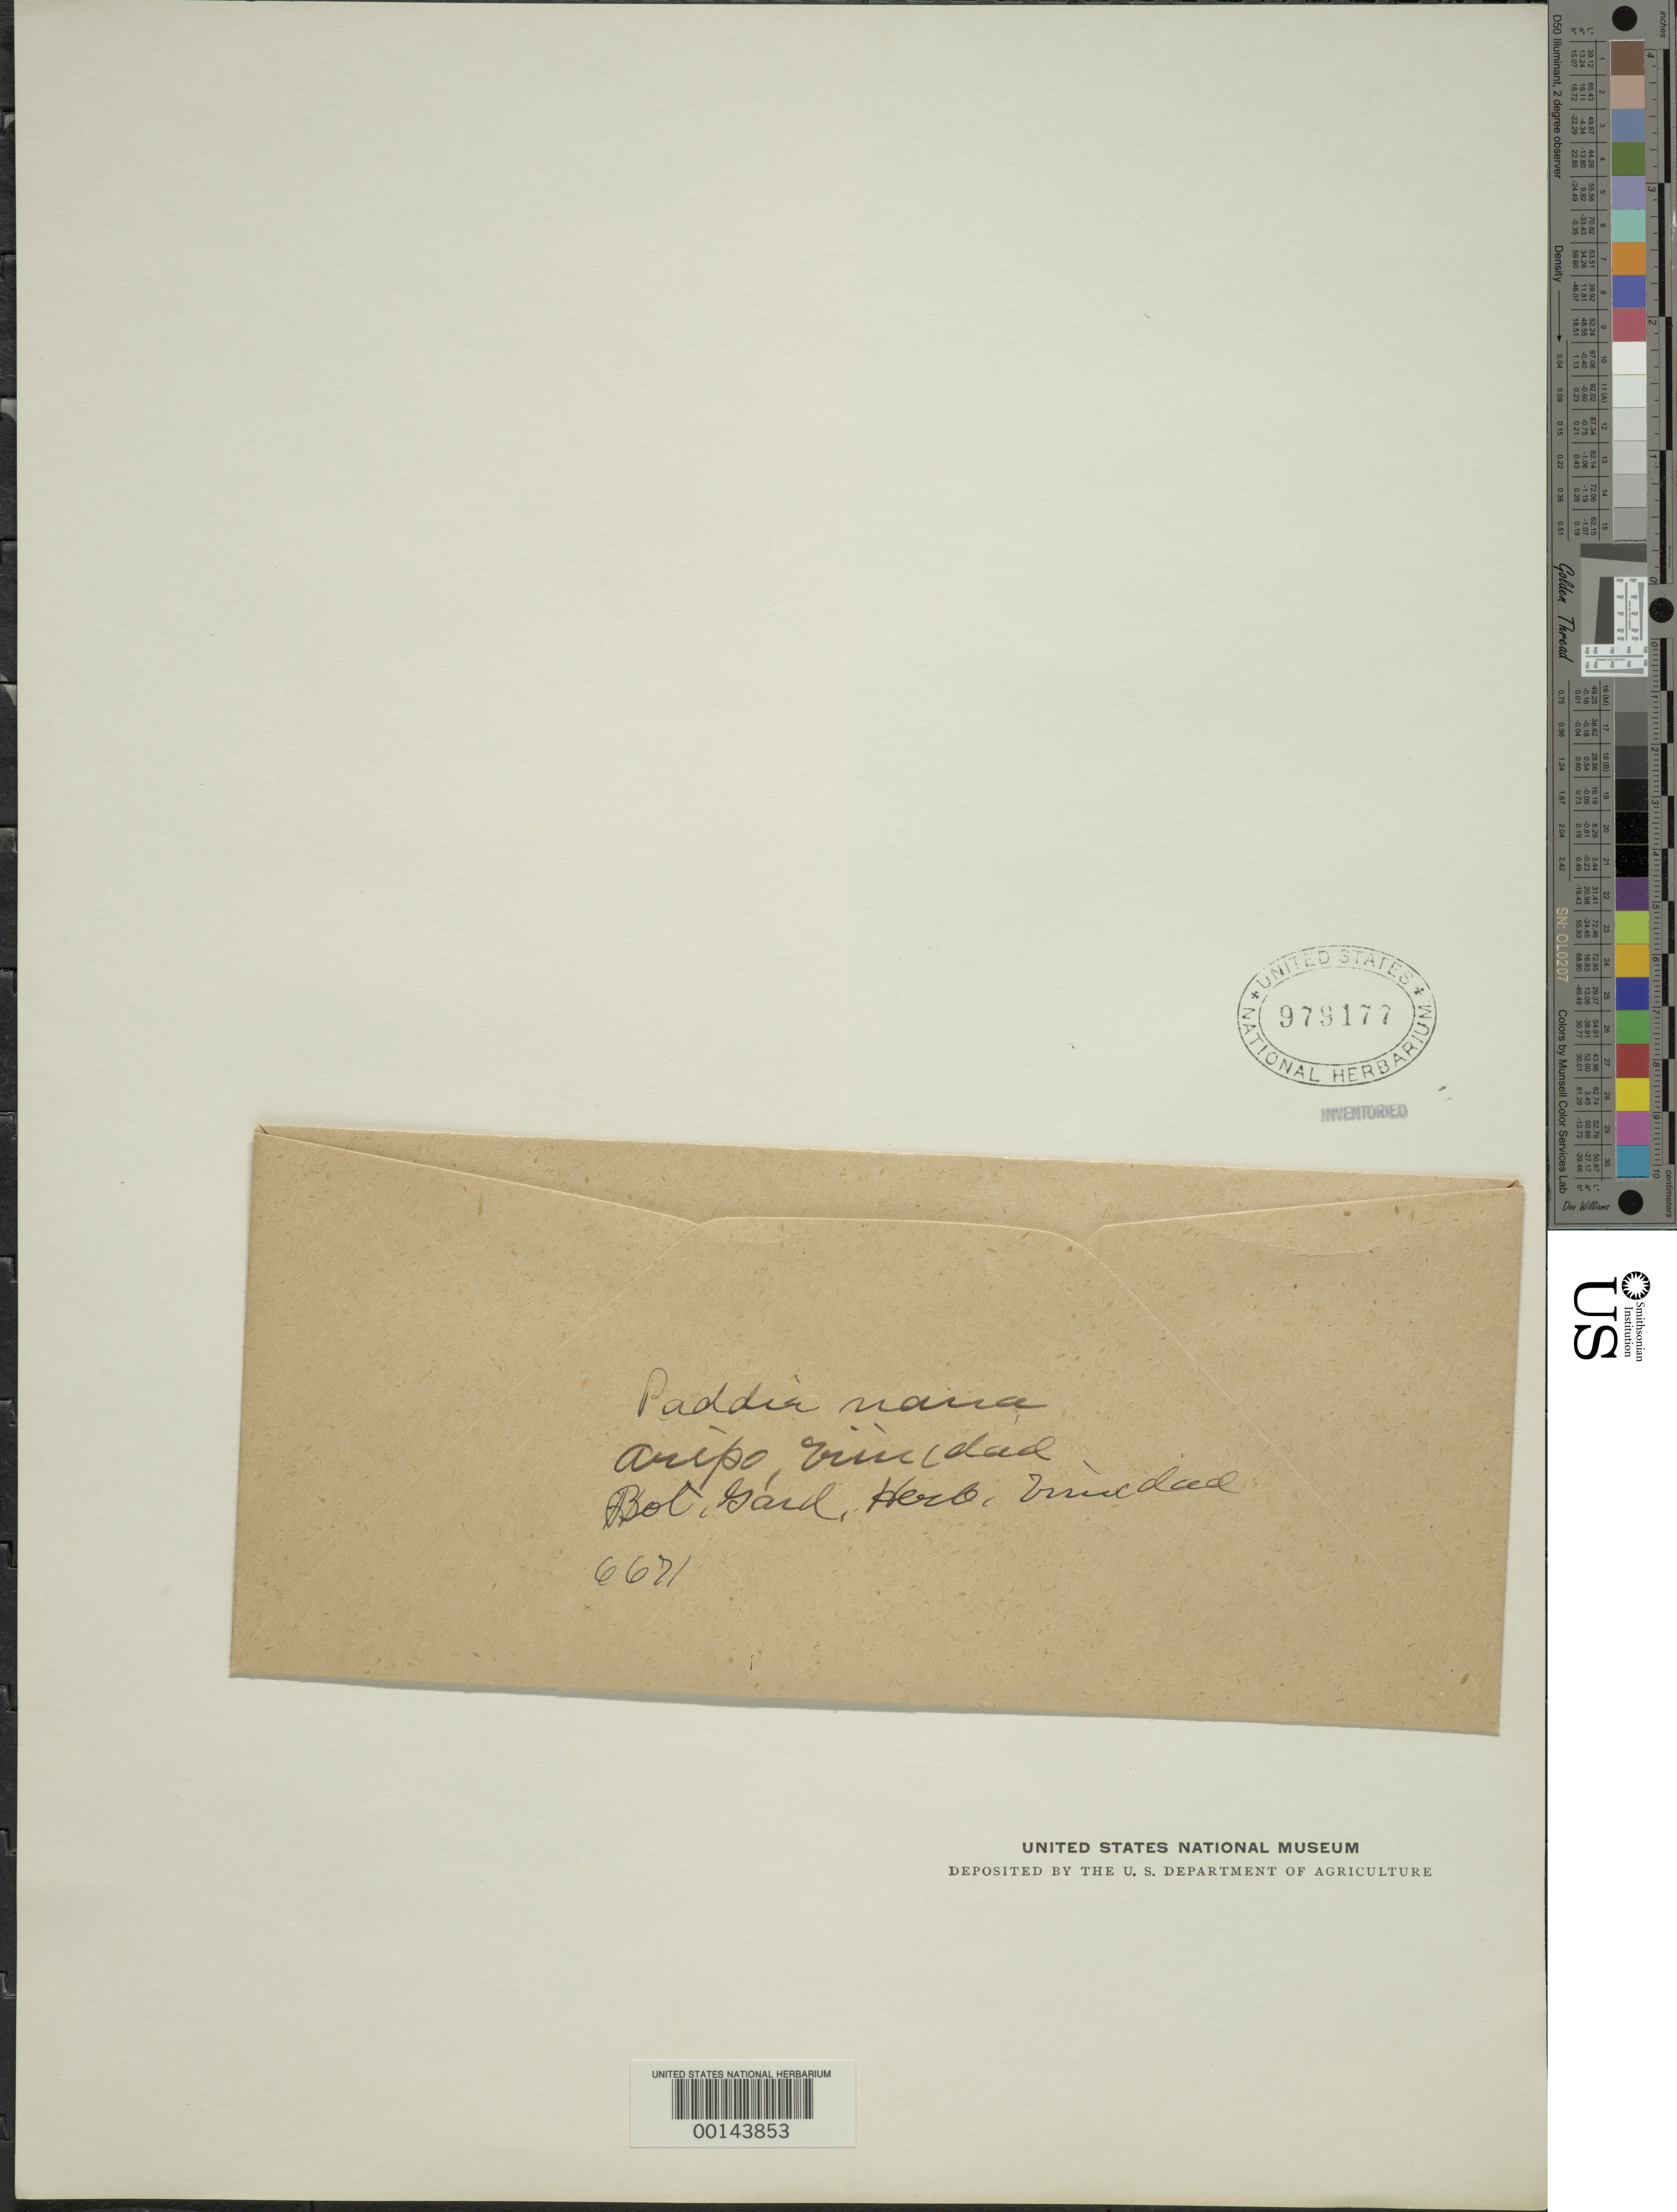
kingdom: Plantae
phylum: Tracheophyta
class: Liliopsida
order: Poales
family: Poaceae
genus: Raddiella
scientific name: Raddiella esenbeckii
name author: (Steud.) C. E. Calderón & Soderstr.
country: Trinidad and Tobago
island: Trinidad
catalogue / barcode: US 979177